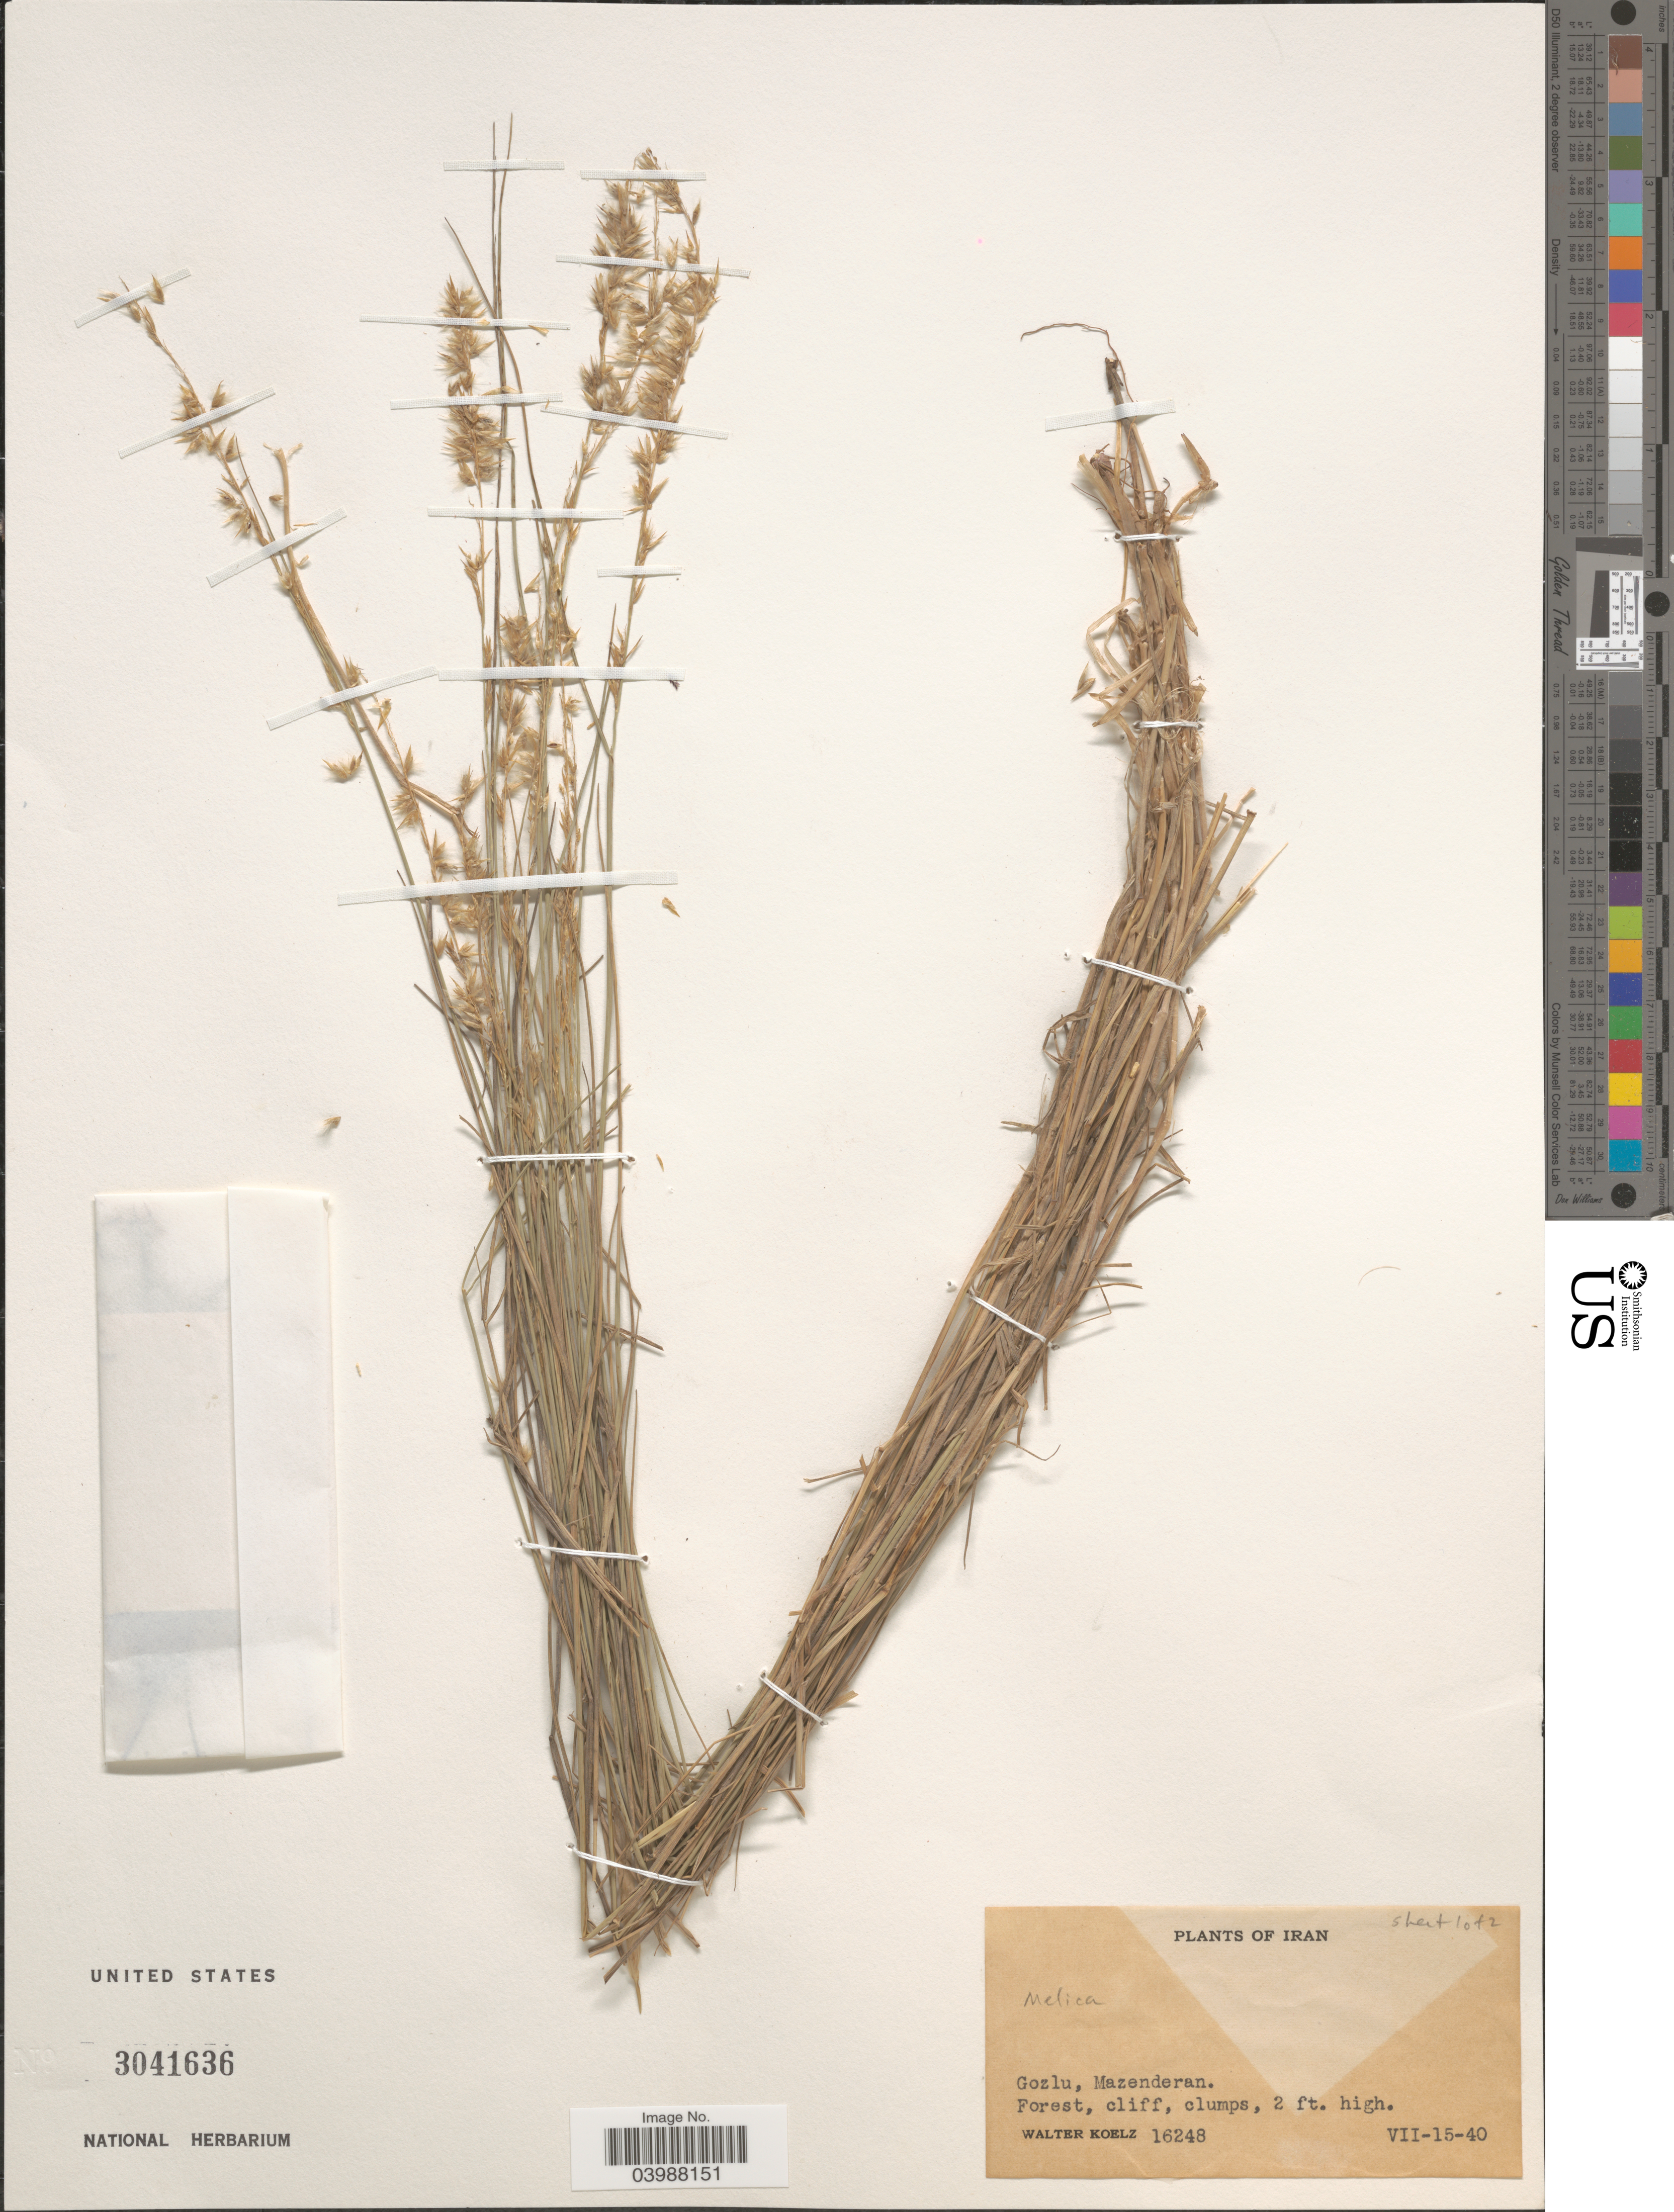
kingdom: Plantae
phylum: Tracheophyta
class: Liliopsida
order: Poales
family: Poaceae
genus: Melica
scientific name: Melica sp.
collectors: W. N. Koelz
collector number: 16248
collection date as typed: Transcribed d/m/y: 15/7/40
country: Iran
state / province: Mazandaran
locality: Gozlu, Mazenderan.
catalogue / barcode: US 3041636